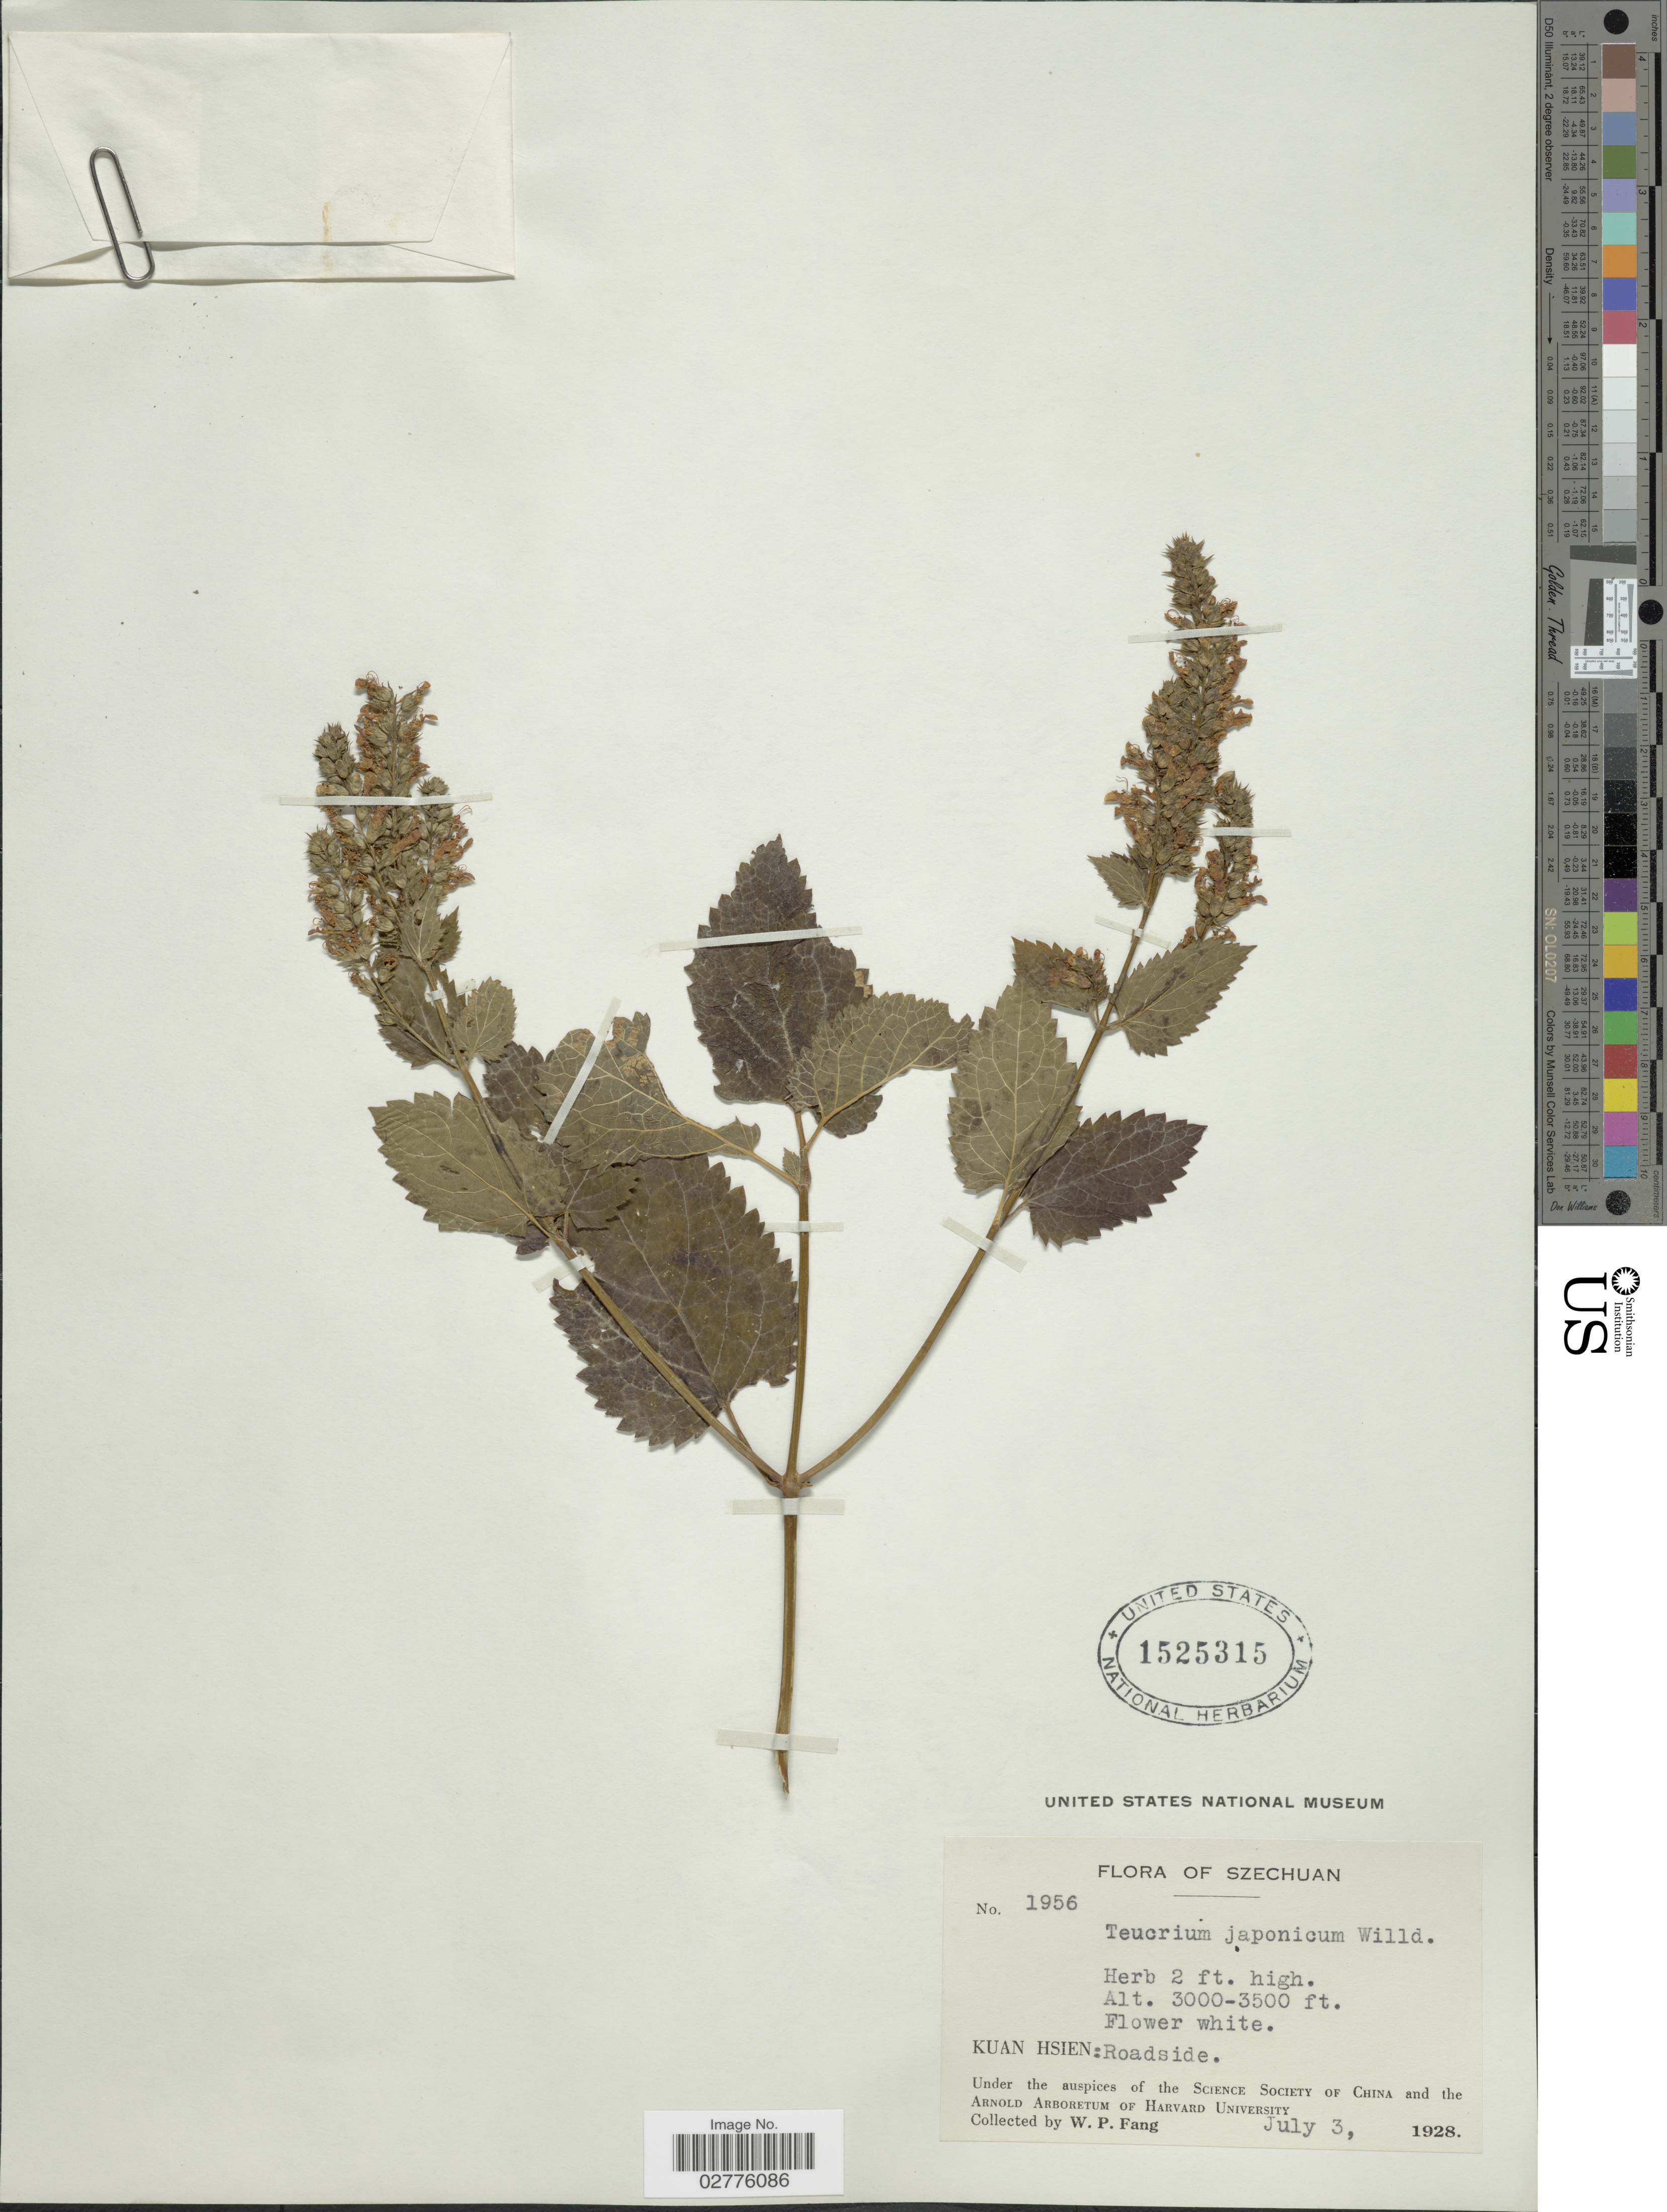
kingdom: Plantae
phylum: Tracheophyta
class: Magnoliopsida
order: Lamiales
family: Lamiaceae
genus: Teucrium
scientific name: Teucrium japonicum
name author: Houtt.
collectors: W. P. Fang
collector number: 1956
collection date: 1928-07-03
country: China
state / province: Sichuan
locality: Szechuan, Kuan Hsien: Roadside.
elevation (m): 914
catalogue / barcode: US 1525315